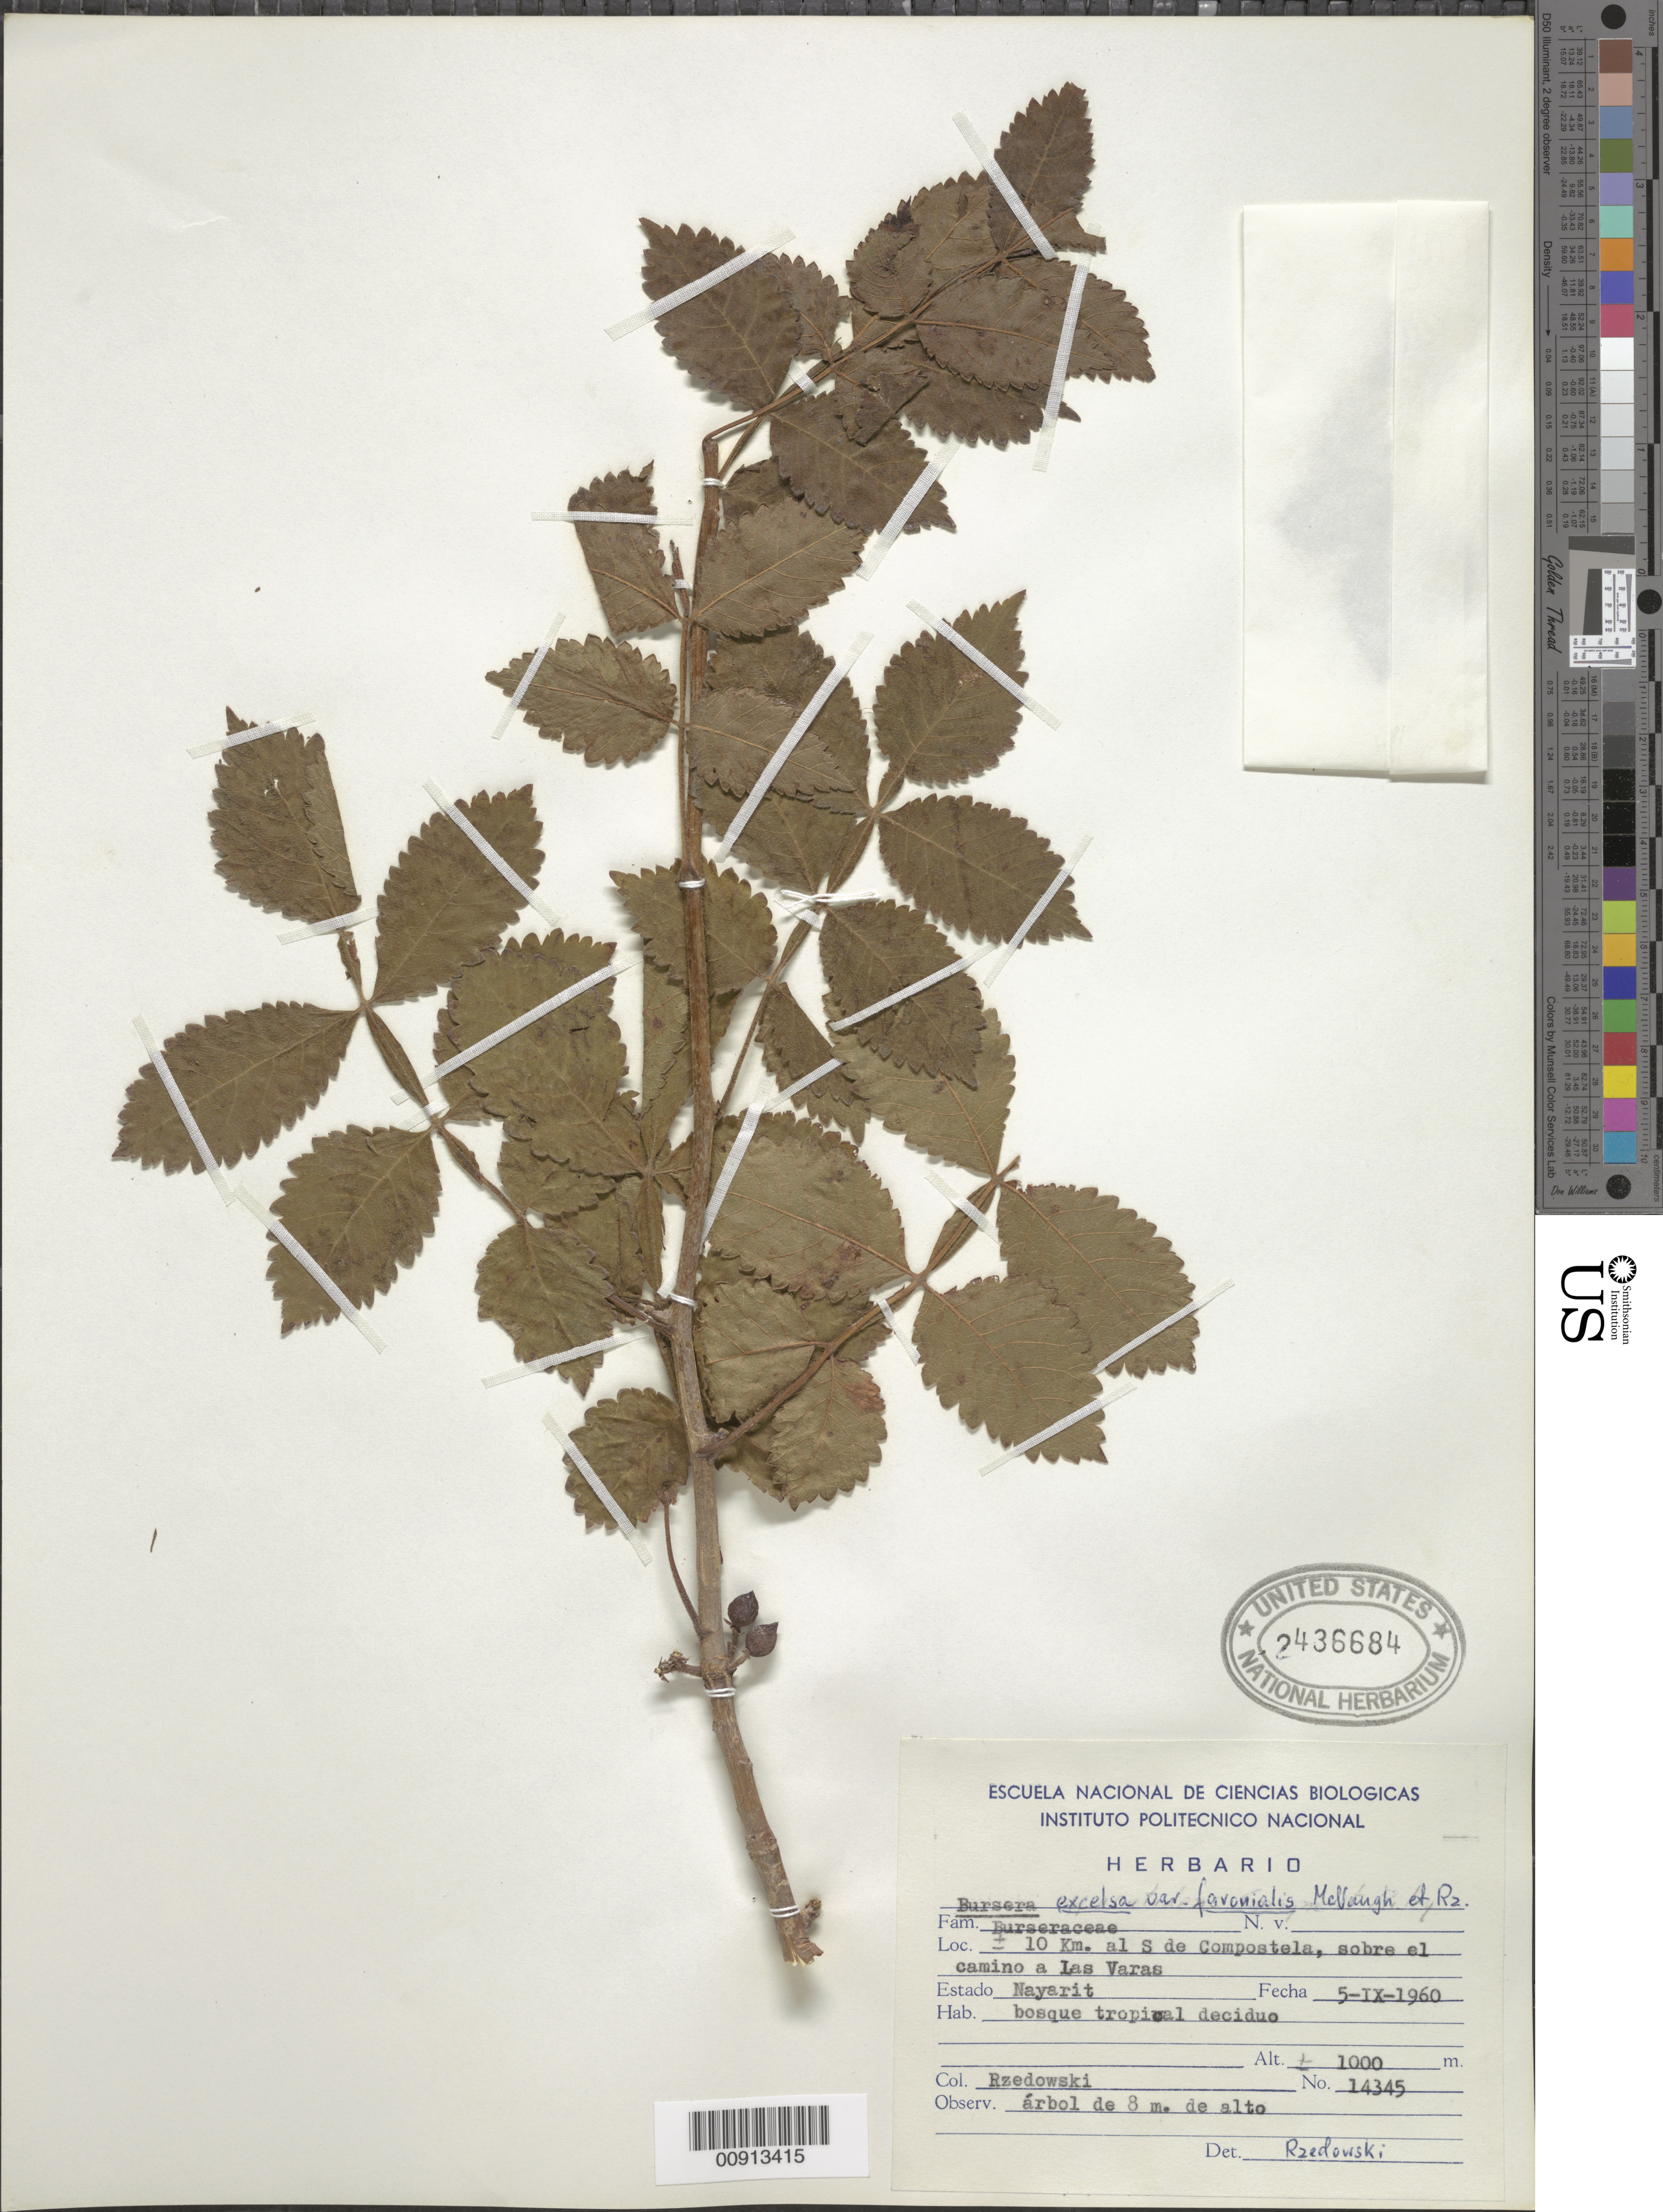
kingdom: Plantae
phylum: Tracheophyta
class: Magnoliopsida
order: Sapindales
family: Burseraceae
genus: Bursera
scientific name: Bursera excelsa var. favionalis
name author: McVaugh & Rzed.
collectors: J. Rzedowski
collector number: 14345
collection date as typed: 05 Sep 1960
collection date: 1960-09-05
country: Mexico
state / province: Nayarit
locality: ± 10 km. al S de Compostela, sobre el camino a Las Varas, Estado Nayarit.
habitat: Bosque tropical deciduo.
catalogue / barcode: US 2436684